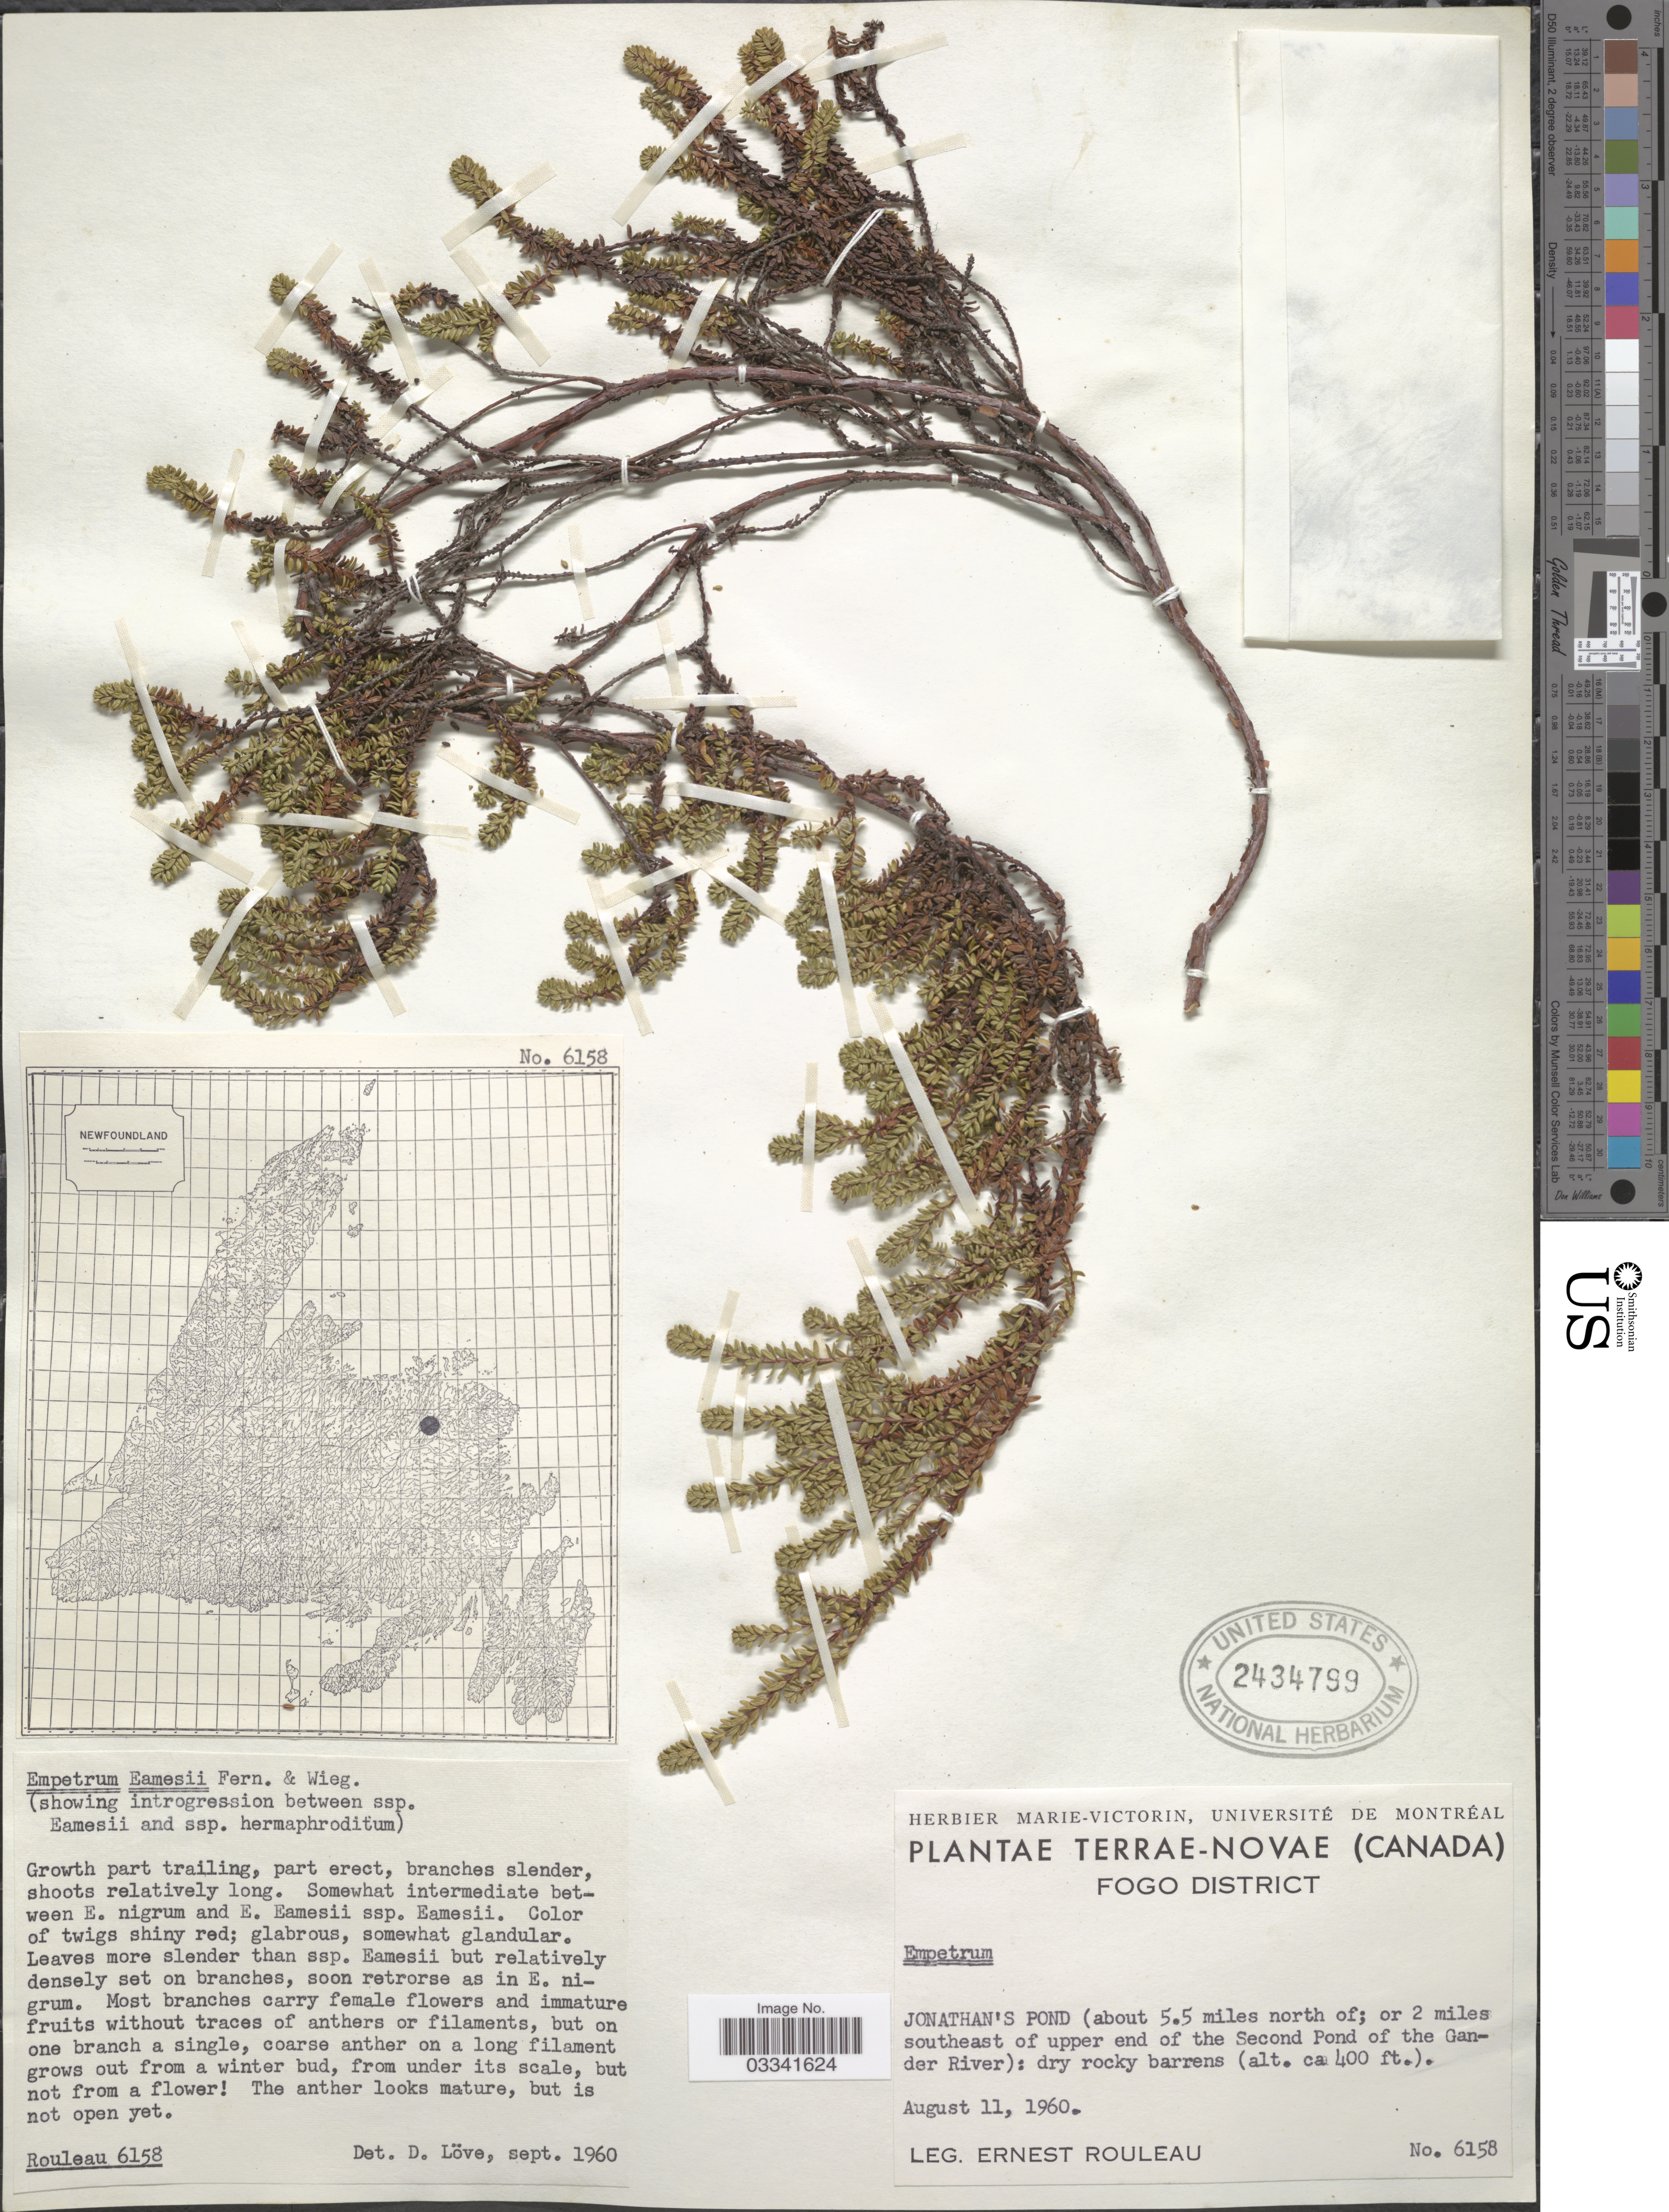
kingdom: Plantae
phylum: Tracheophyta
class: Magnoliopsida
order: Ericales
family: Ericaceae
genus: Empetrum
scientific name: Empetrum eamesii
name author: Fernald & Wiegand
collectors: J. Rouleau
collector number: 6158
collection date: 1960-08-11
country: Canada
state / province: Newfoundland and Labrador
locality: Terrae - Novae. Fogo District. Jonathan's Pond (about 5.5 miles north of; or 2 miles southeast of upper end of the Second Pond of the Gander River).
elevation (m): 122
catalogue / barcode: US 2434799